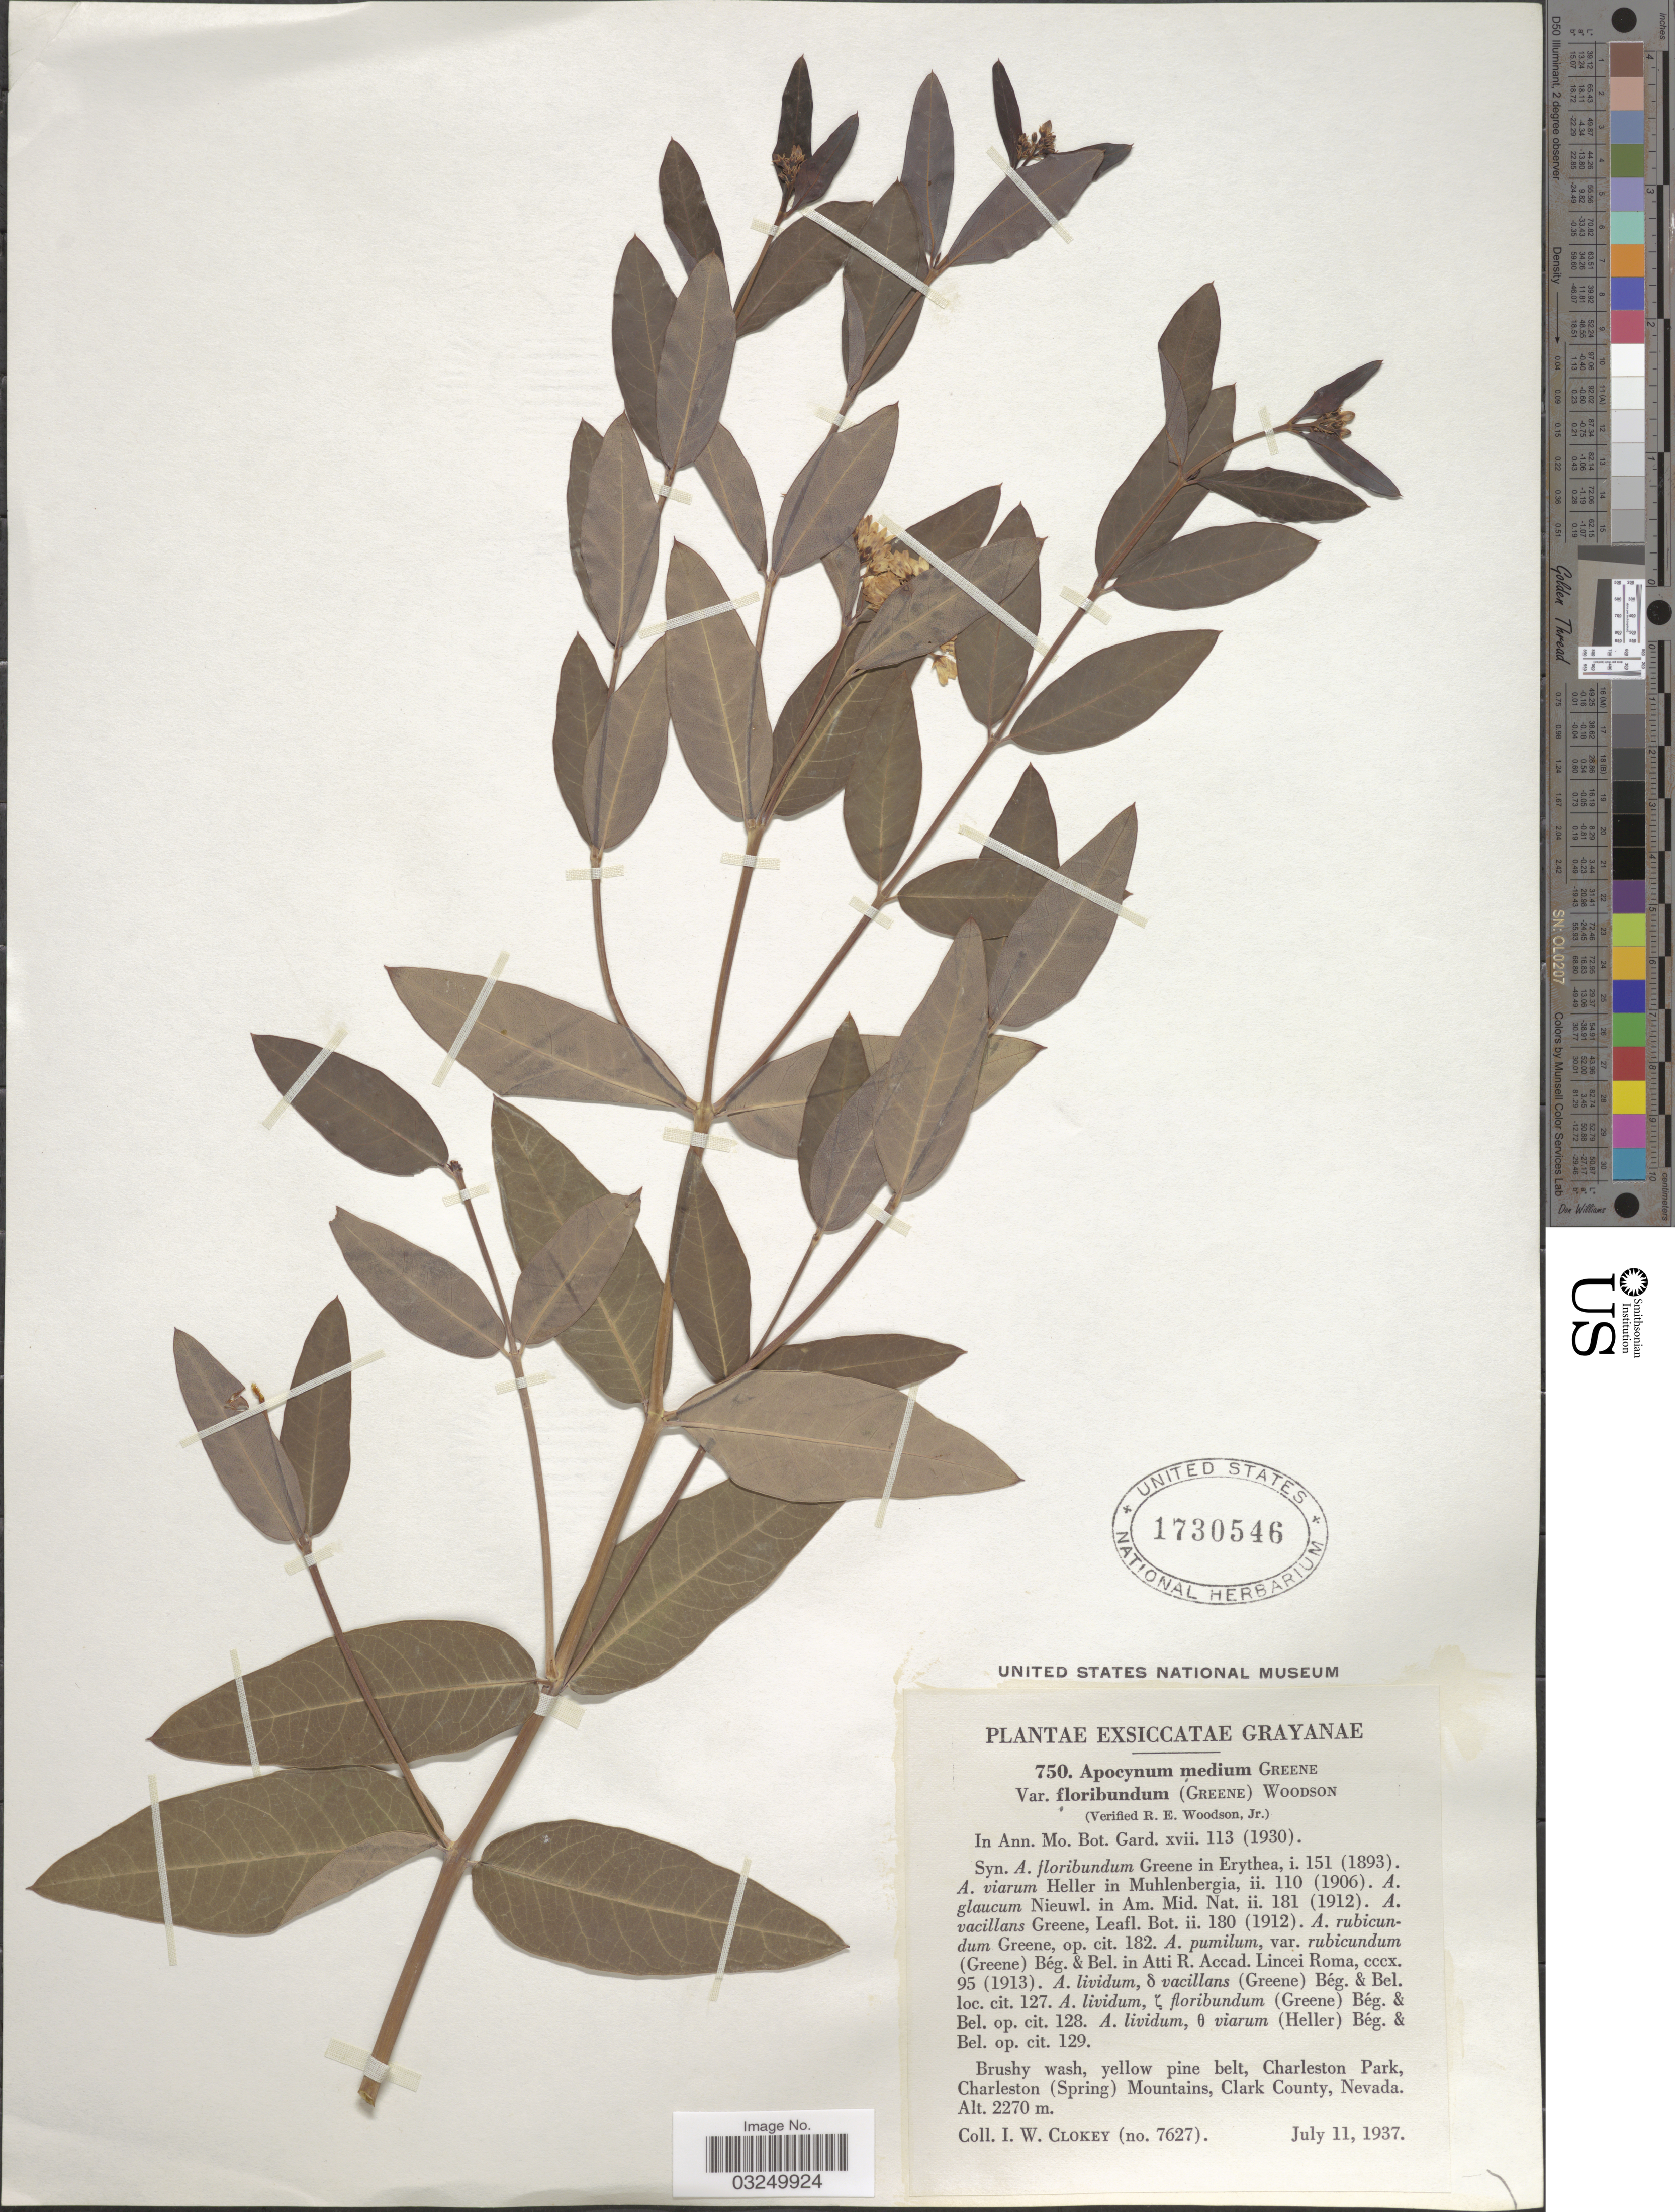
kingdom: Plantae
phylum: Tracheophyta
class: Magnoliopsida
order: Gentianales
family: Apocynaceae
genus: Apocynum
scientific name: Apocynum medium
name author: Greene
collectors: I. W. Clokey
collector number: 7627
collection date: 1937-07-11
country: United States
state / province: Nevada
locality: Charleston Park, Charleston (Spring) Mountains, Clark County.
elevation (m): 2270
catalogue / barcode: US 1730546